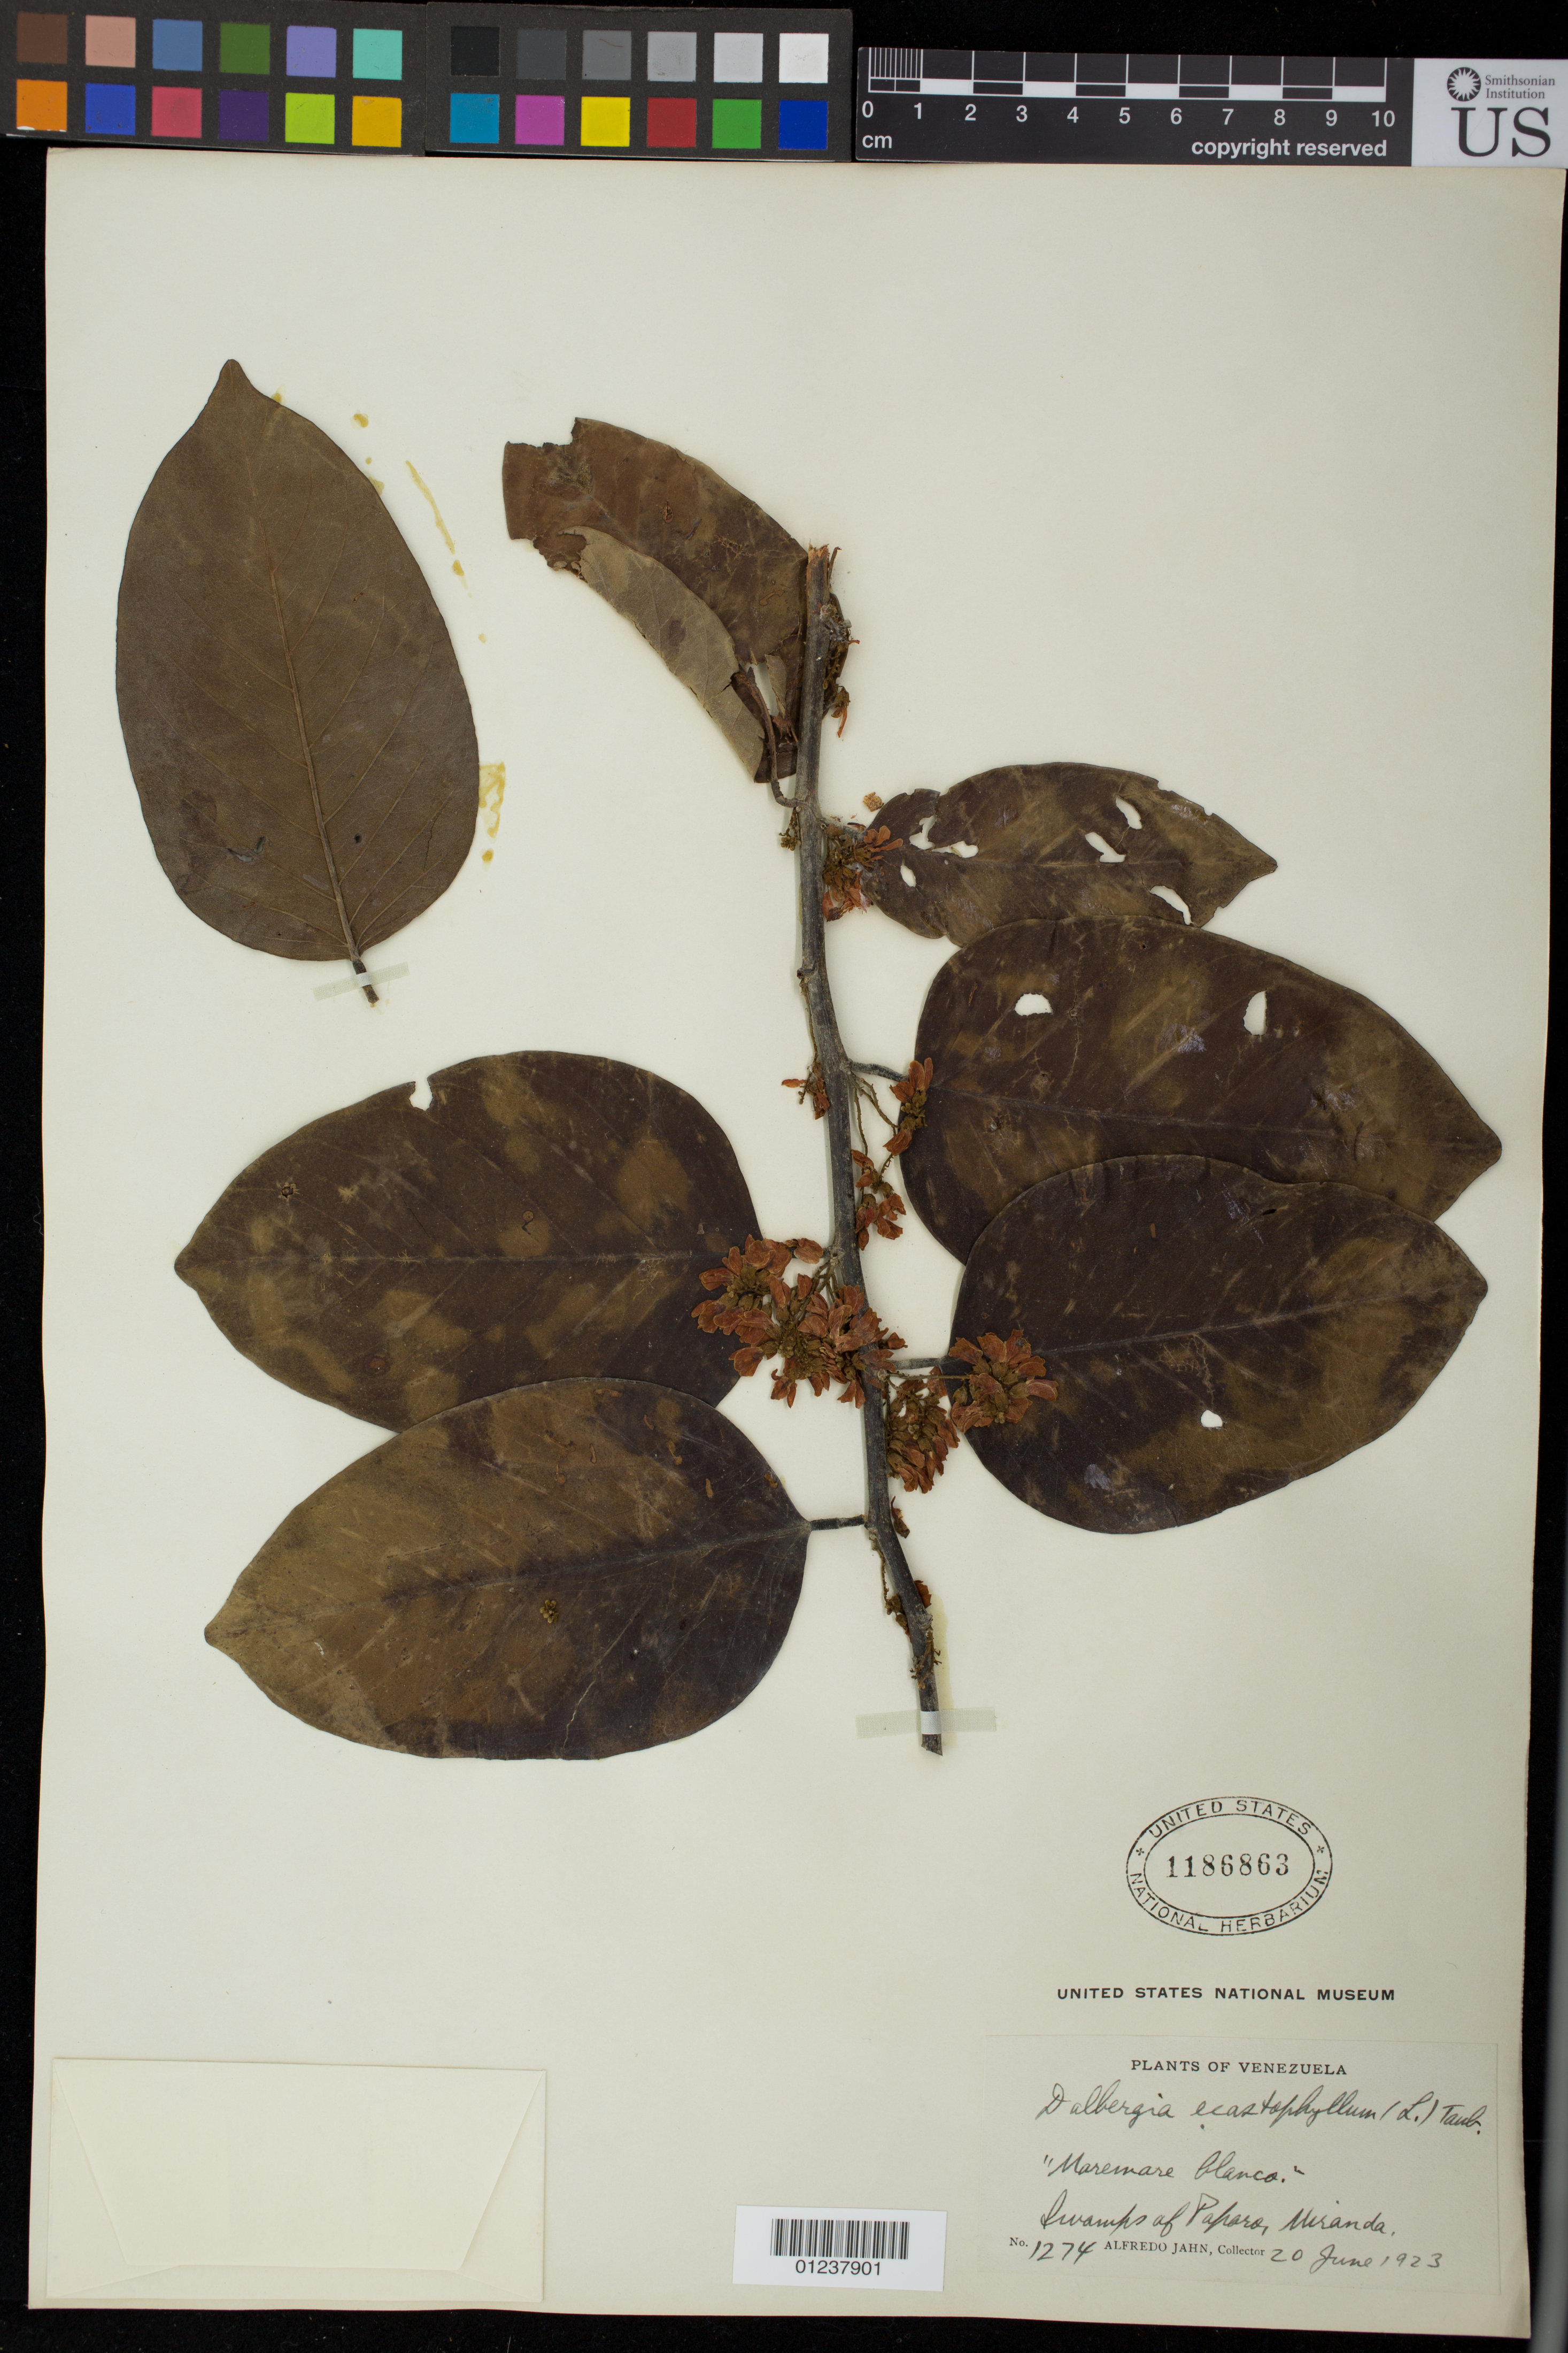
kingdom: Plantae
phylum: Tracheophyta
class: Magnoliopsida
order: Fabales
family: Fabaceae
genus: Dalbergia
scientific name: Dalbergia ecastaphyllum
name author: (L.) Taub.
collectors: A. Jahn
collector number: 1274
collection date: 1923-06-20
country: Venezuela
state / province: Miranda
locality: Swamps near Paparo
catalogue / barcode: US 1186863